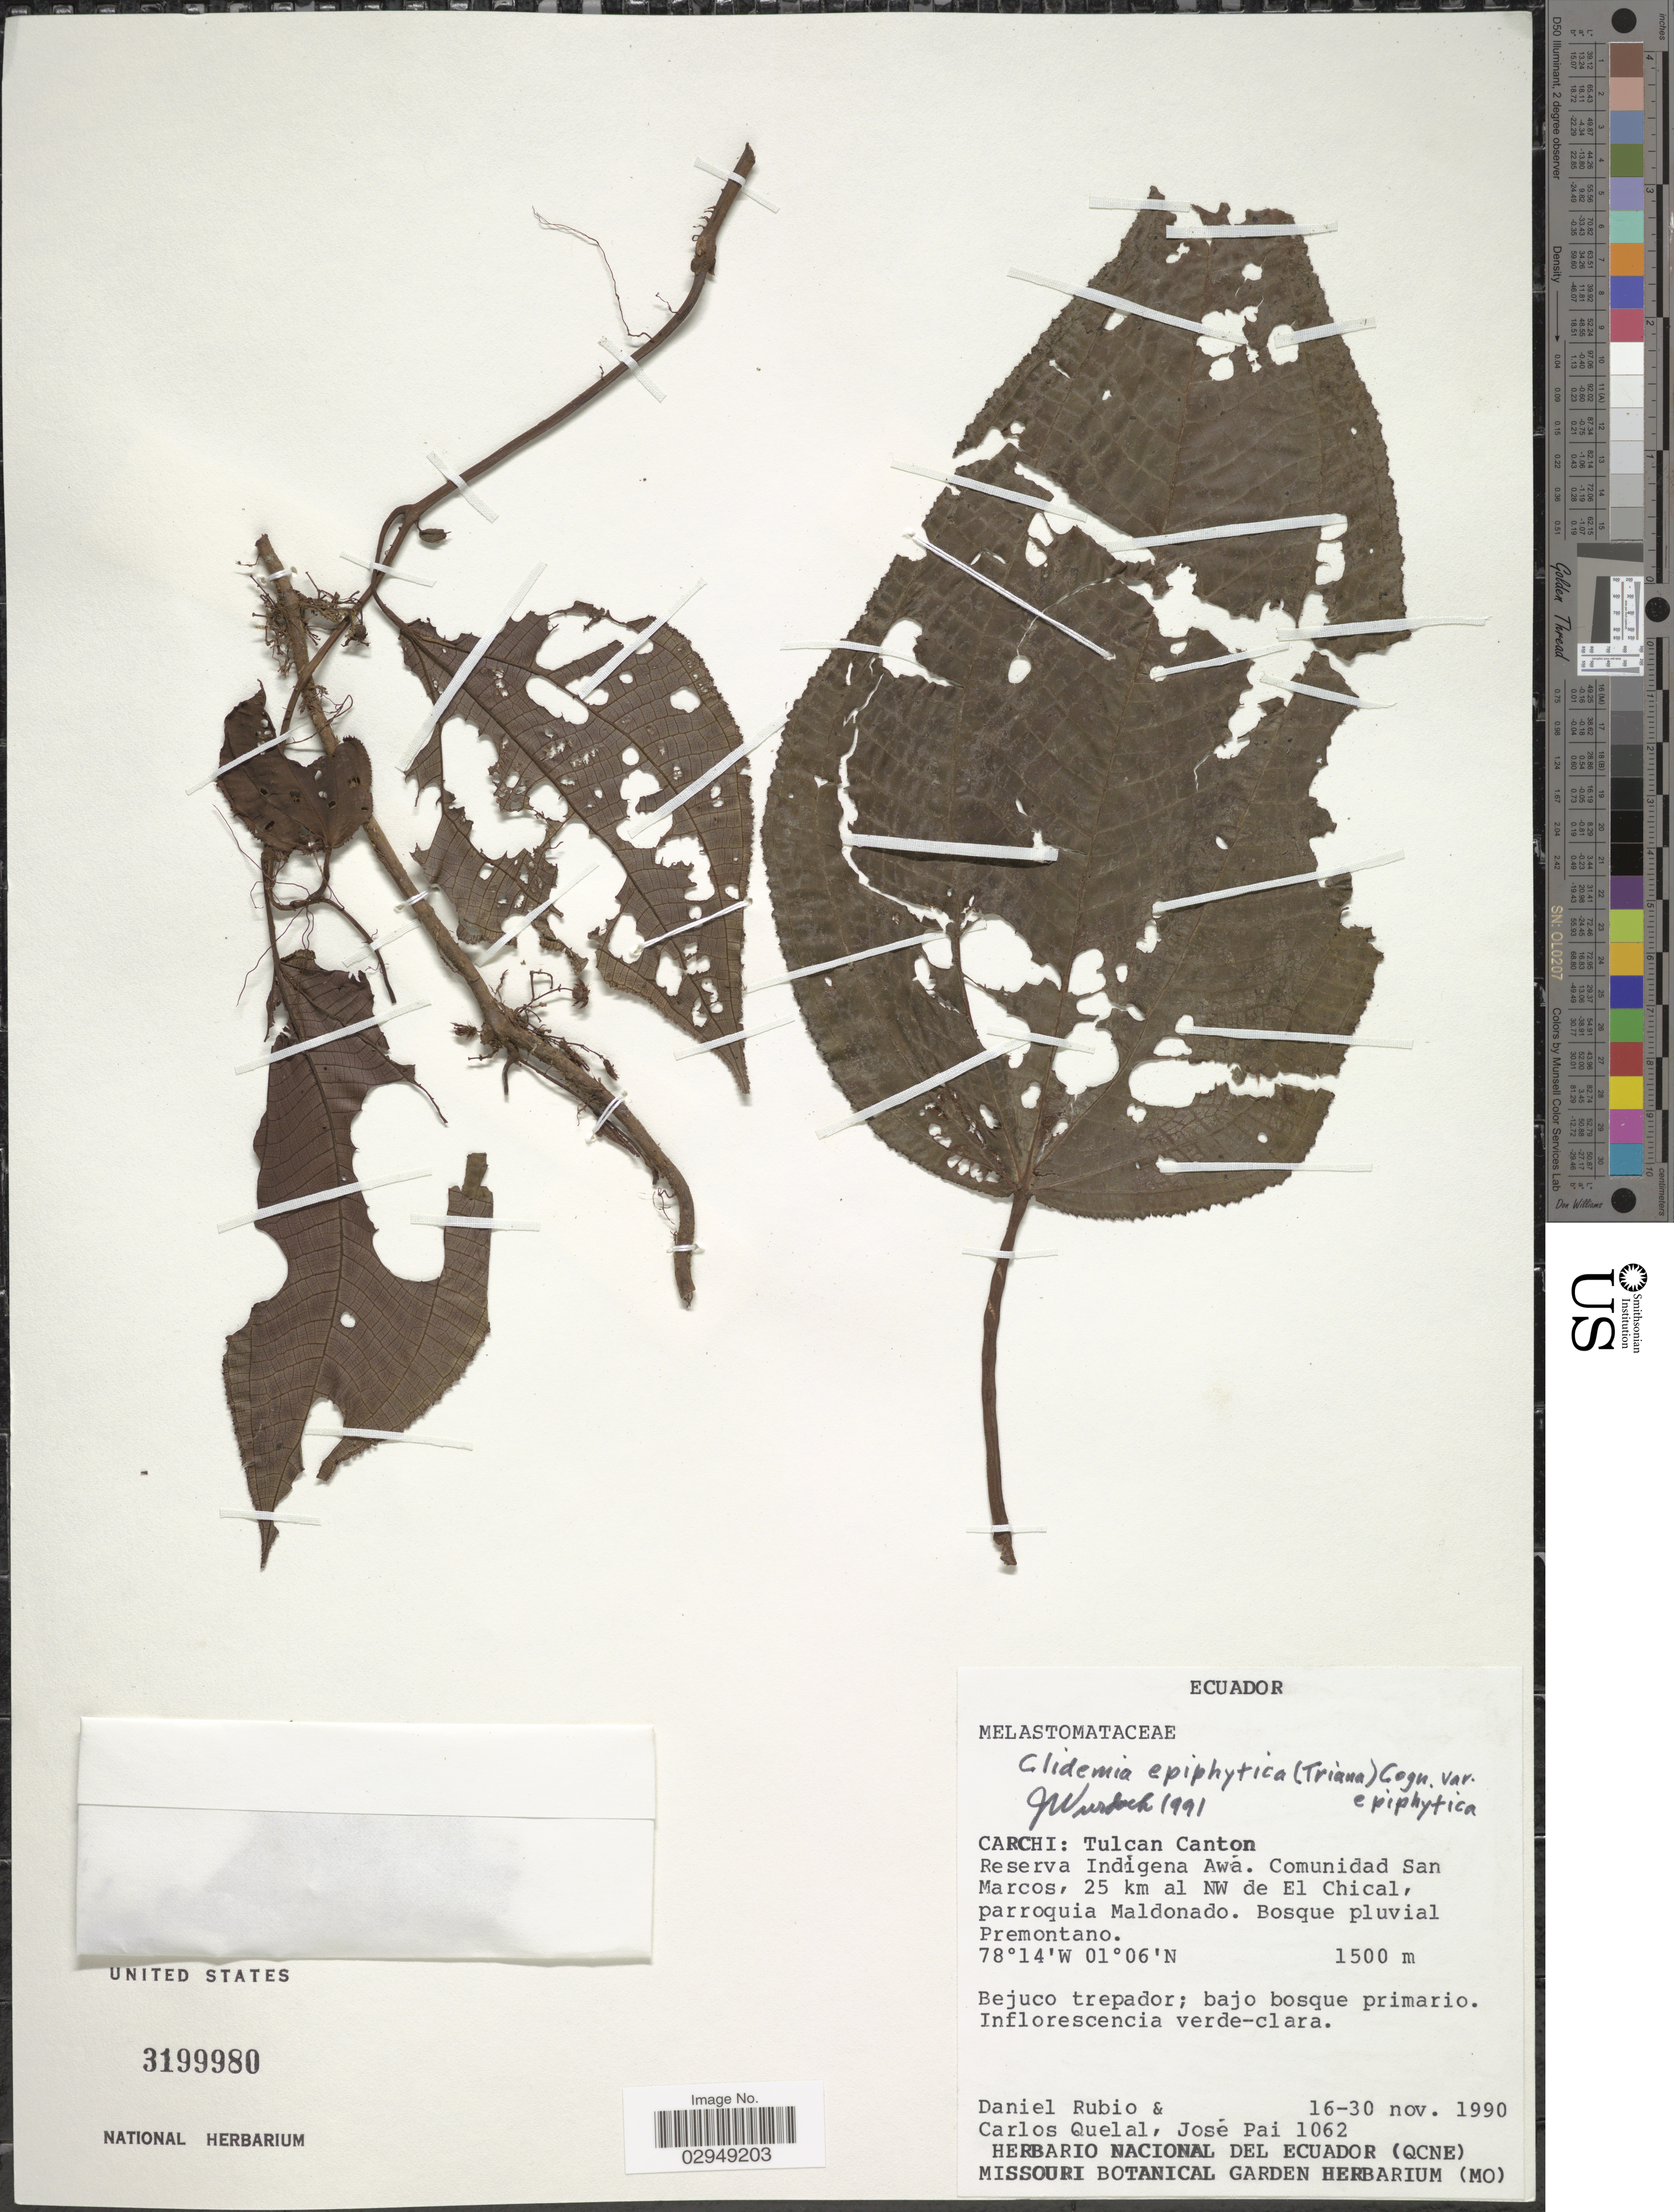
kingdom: Plantae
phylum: Tracheophyta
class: Magnoliopsida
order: Myrtales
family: Melastomataceae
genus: Clidemia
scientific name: Clidemia epiphytica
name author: (Triana) Cogn.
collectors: D. Rubio, C. Quelal & J. Pai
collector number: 1062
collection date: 1990-11-16/1990-11-30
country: Ecuador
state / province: Carchi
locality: Tulcan Canton, Reserva Indígena Awá, Comunidad San Marcos, 25 km al NW de El Chical, parroquia Maldonado.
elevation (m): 1500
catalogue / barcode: US 3199980